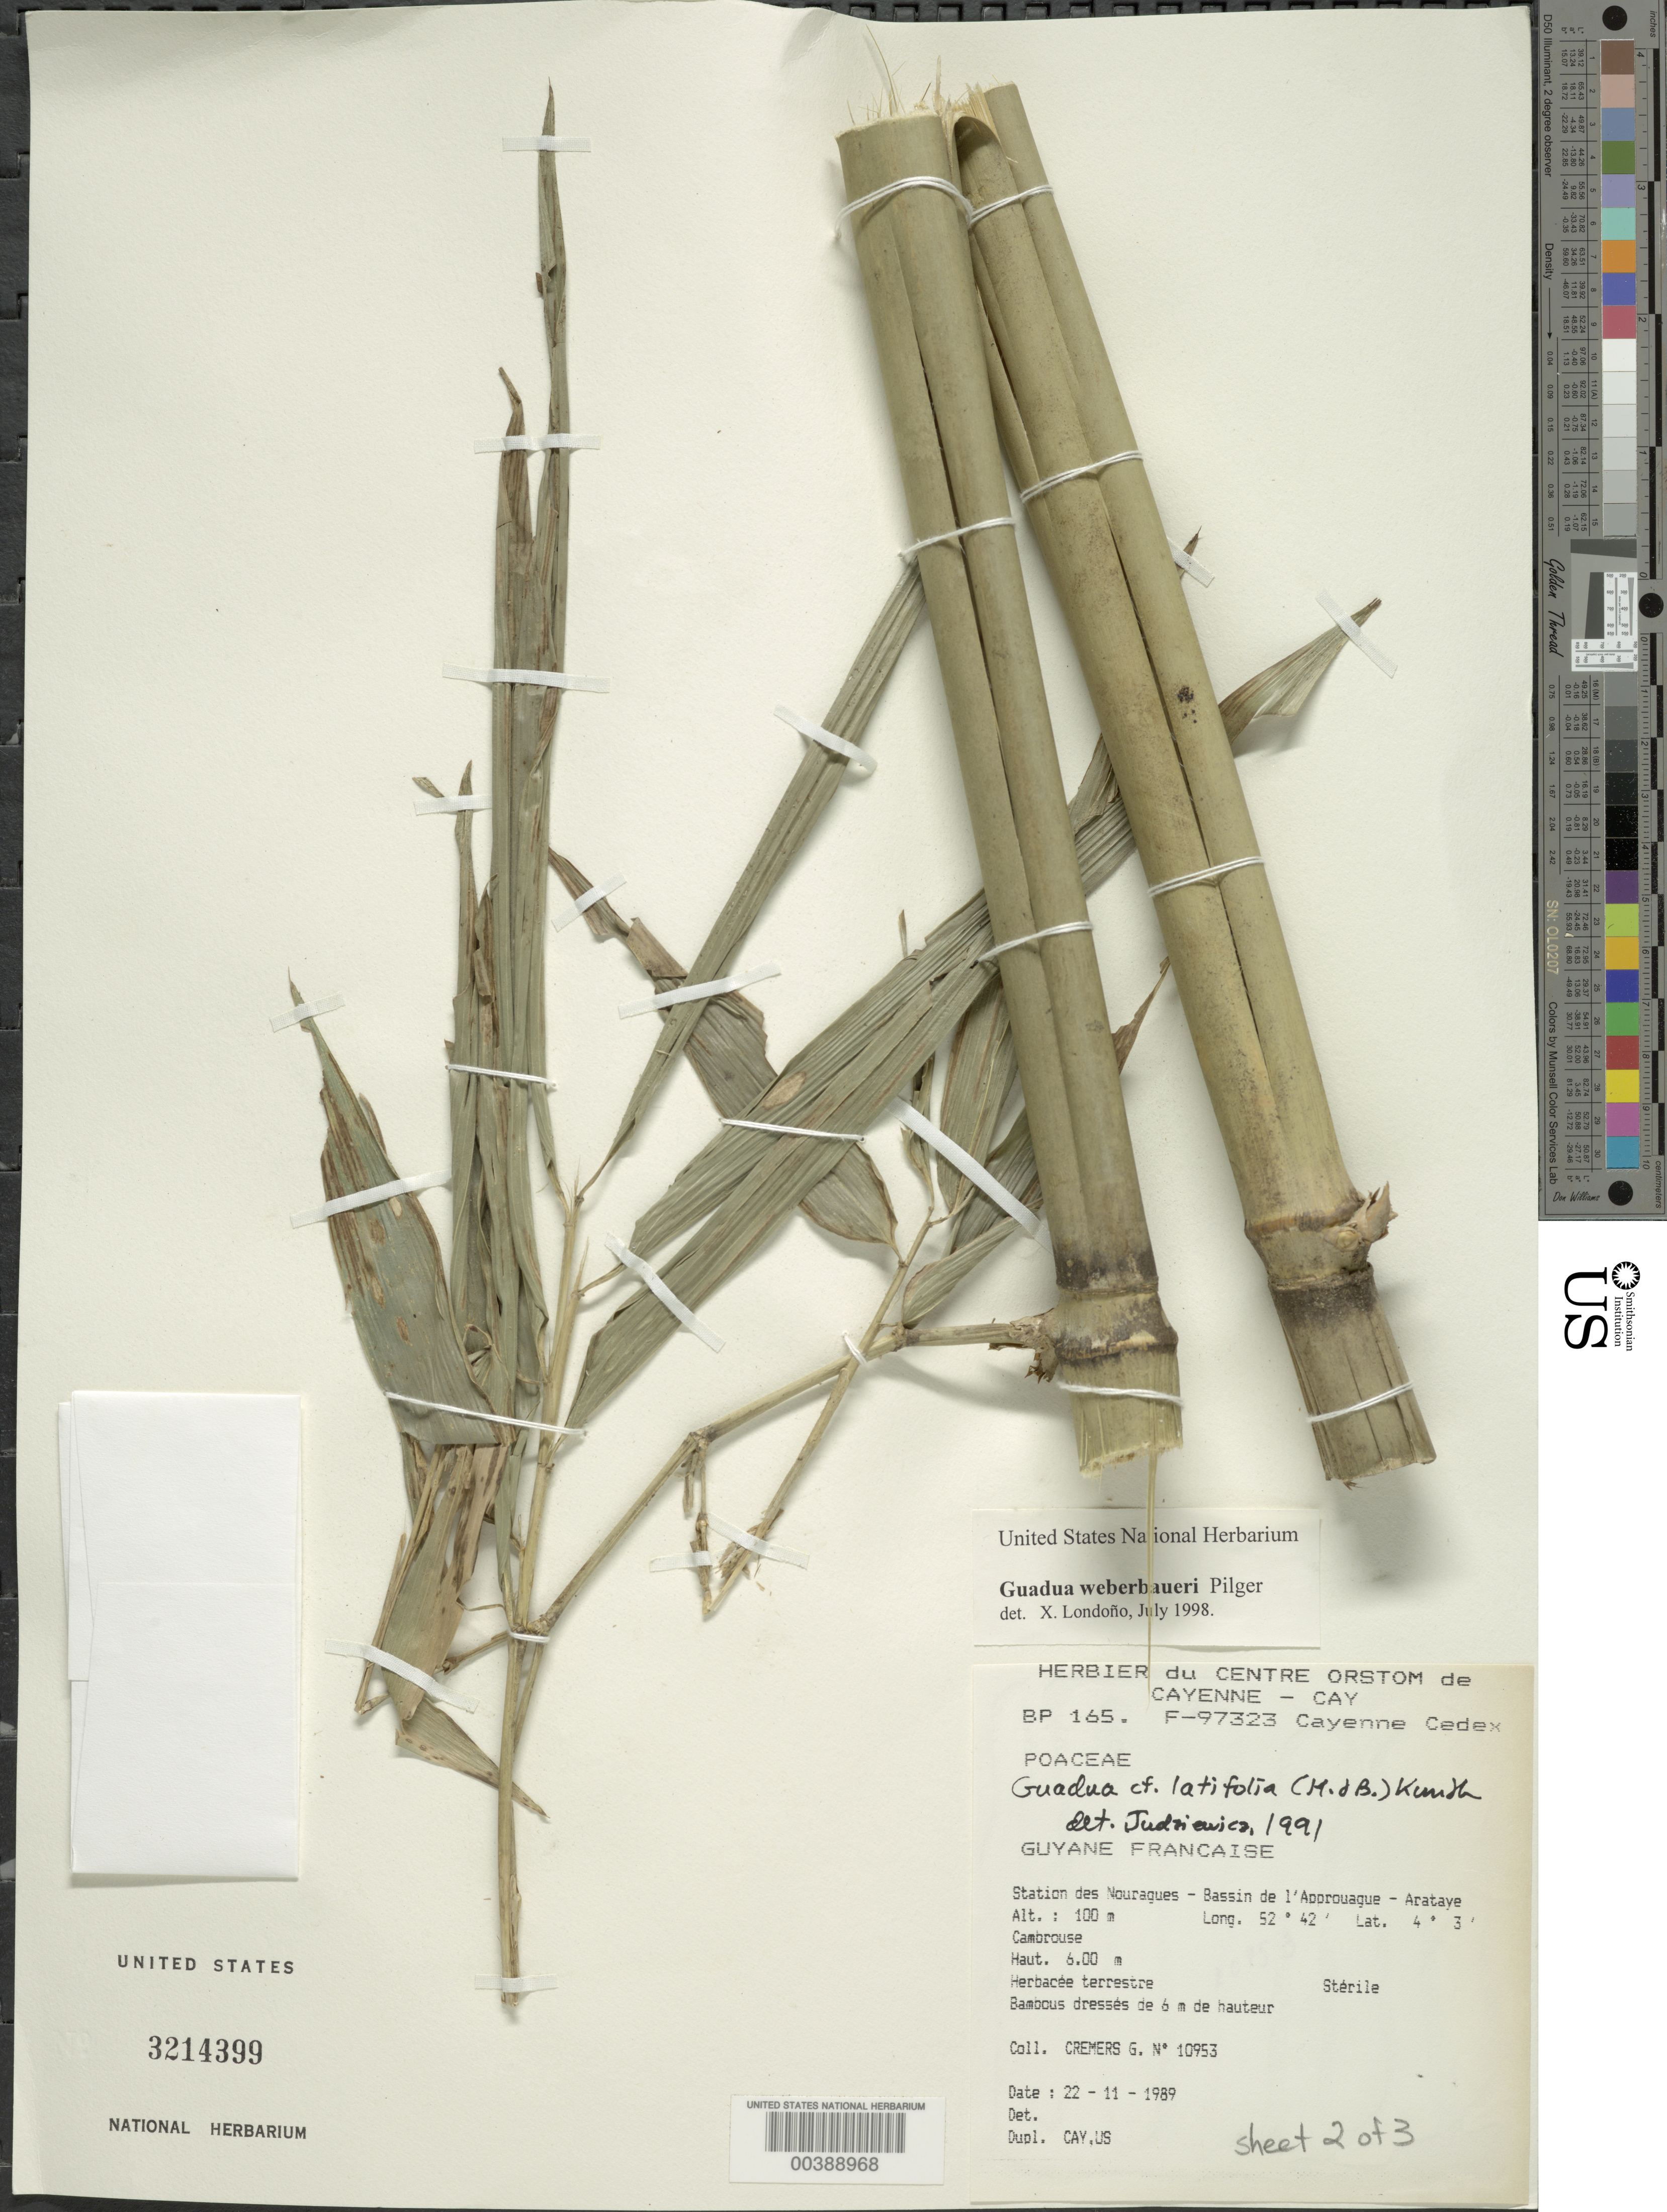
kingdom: Plantae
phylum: Tracheophyta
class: Liliopsida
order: Poales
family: Poaceae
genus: Guadua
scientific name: Guadua weberbaueri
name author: Pilg.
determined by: Londoño, X., (TULV), Jardin Botanico "Juan Maria Cespedes"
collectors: G. Cremers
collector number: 10953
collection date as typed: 22 Nov 1989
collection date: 1989-11-22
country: French Guiana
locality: Station des nouragues, bassin de l'approuague-arataye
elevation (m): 100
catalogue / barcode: US 3214399